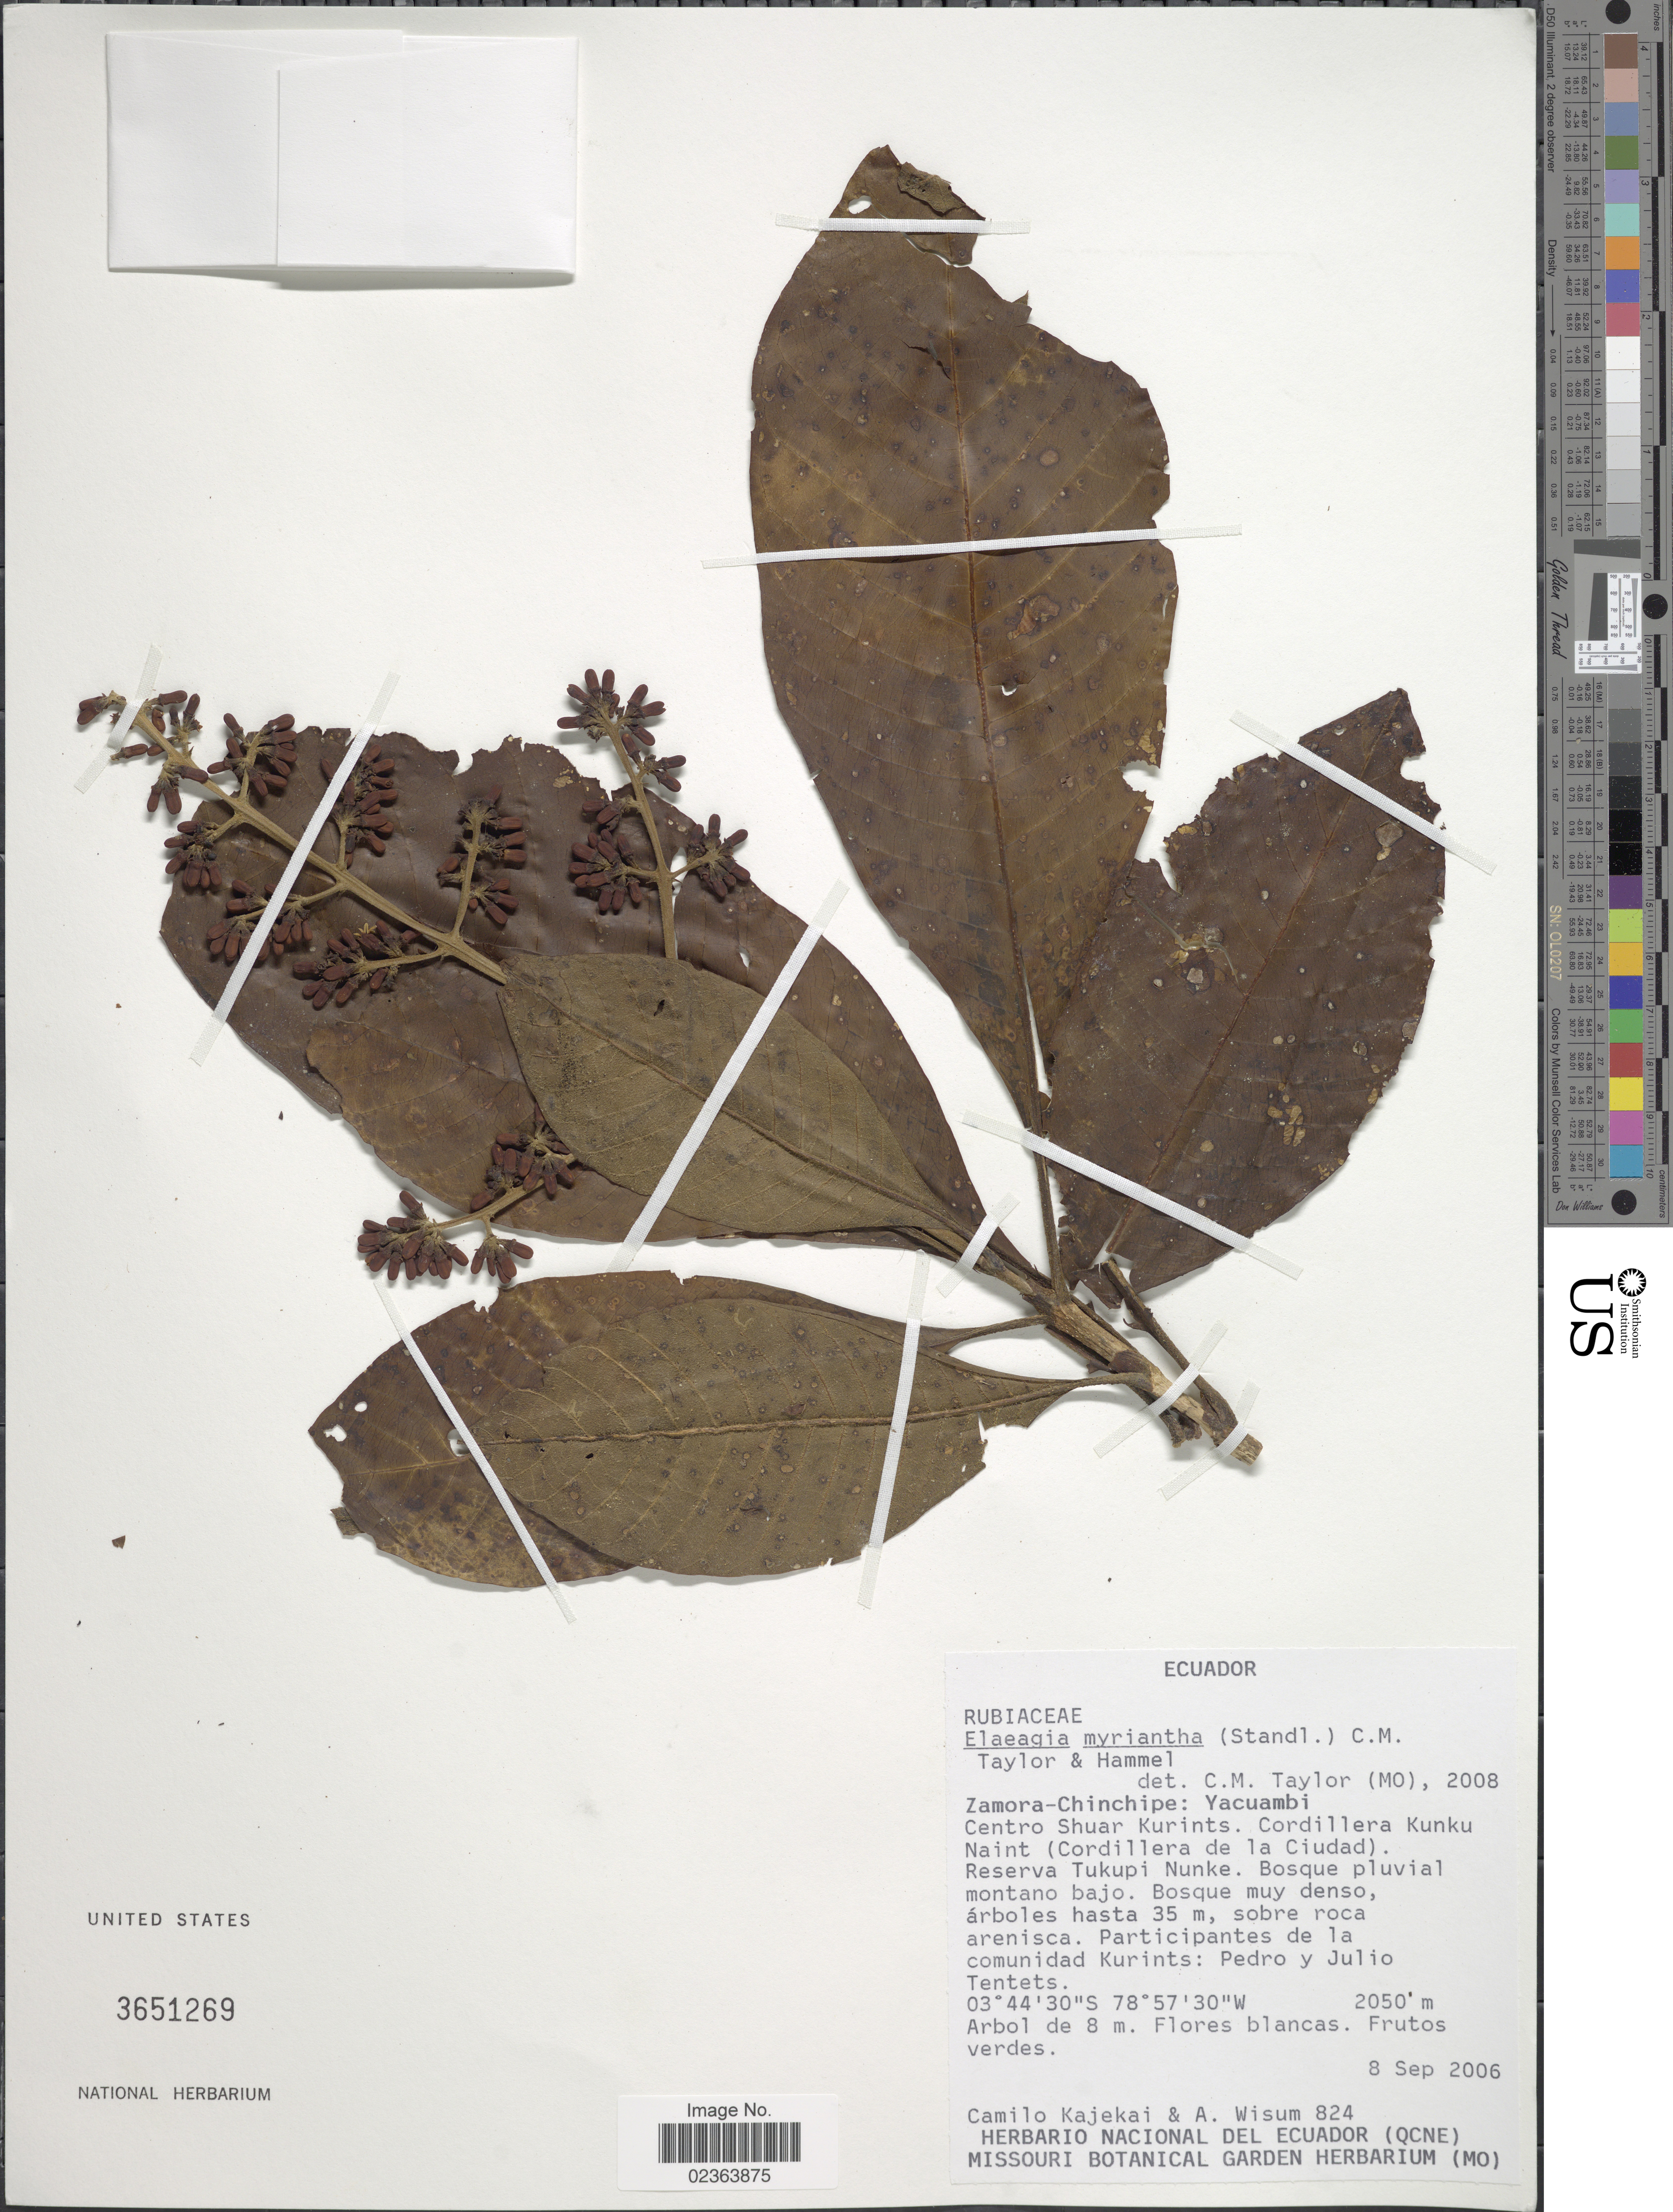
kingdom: Plantae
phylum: Tracheophyta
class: Magnoliopsida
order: Gentianales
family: Rubiaceae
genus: Elaeagia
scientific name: Elaeagia myriantha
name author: (Standl.) C.M. Taylor & Hammel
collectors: C. Kajekai & A. Wisum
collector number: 824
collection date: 2006-09-08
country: Ecuador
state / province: Zamora-Chinchipe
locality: Zamora-Chinchipe: Yacuambi, Centro Shuar Kurints, Cordillera Kunku Naint (Cordillera de la Ciudad) Reserva Tukupi Nunke, Bosque pluvial montano bajo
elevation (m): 2050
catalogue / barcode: US 3651269